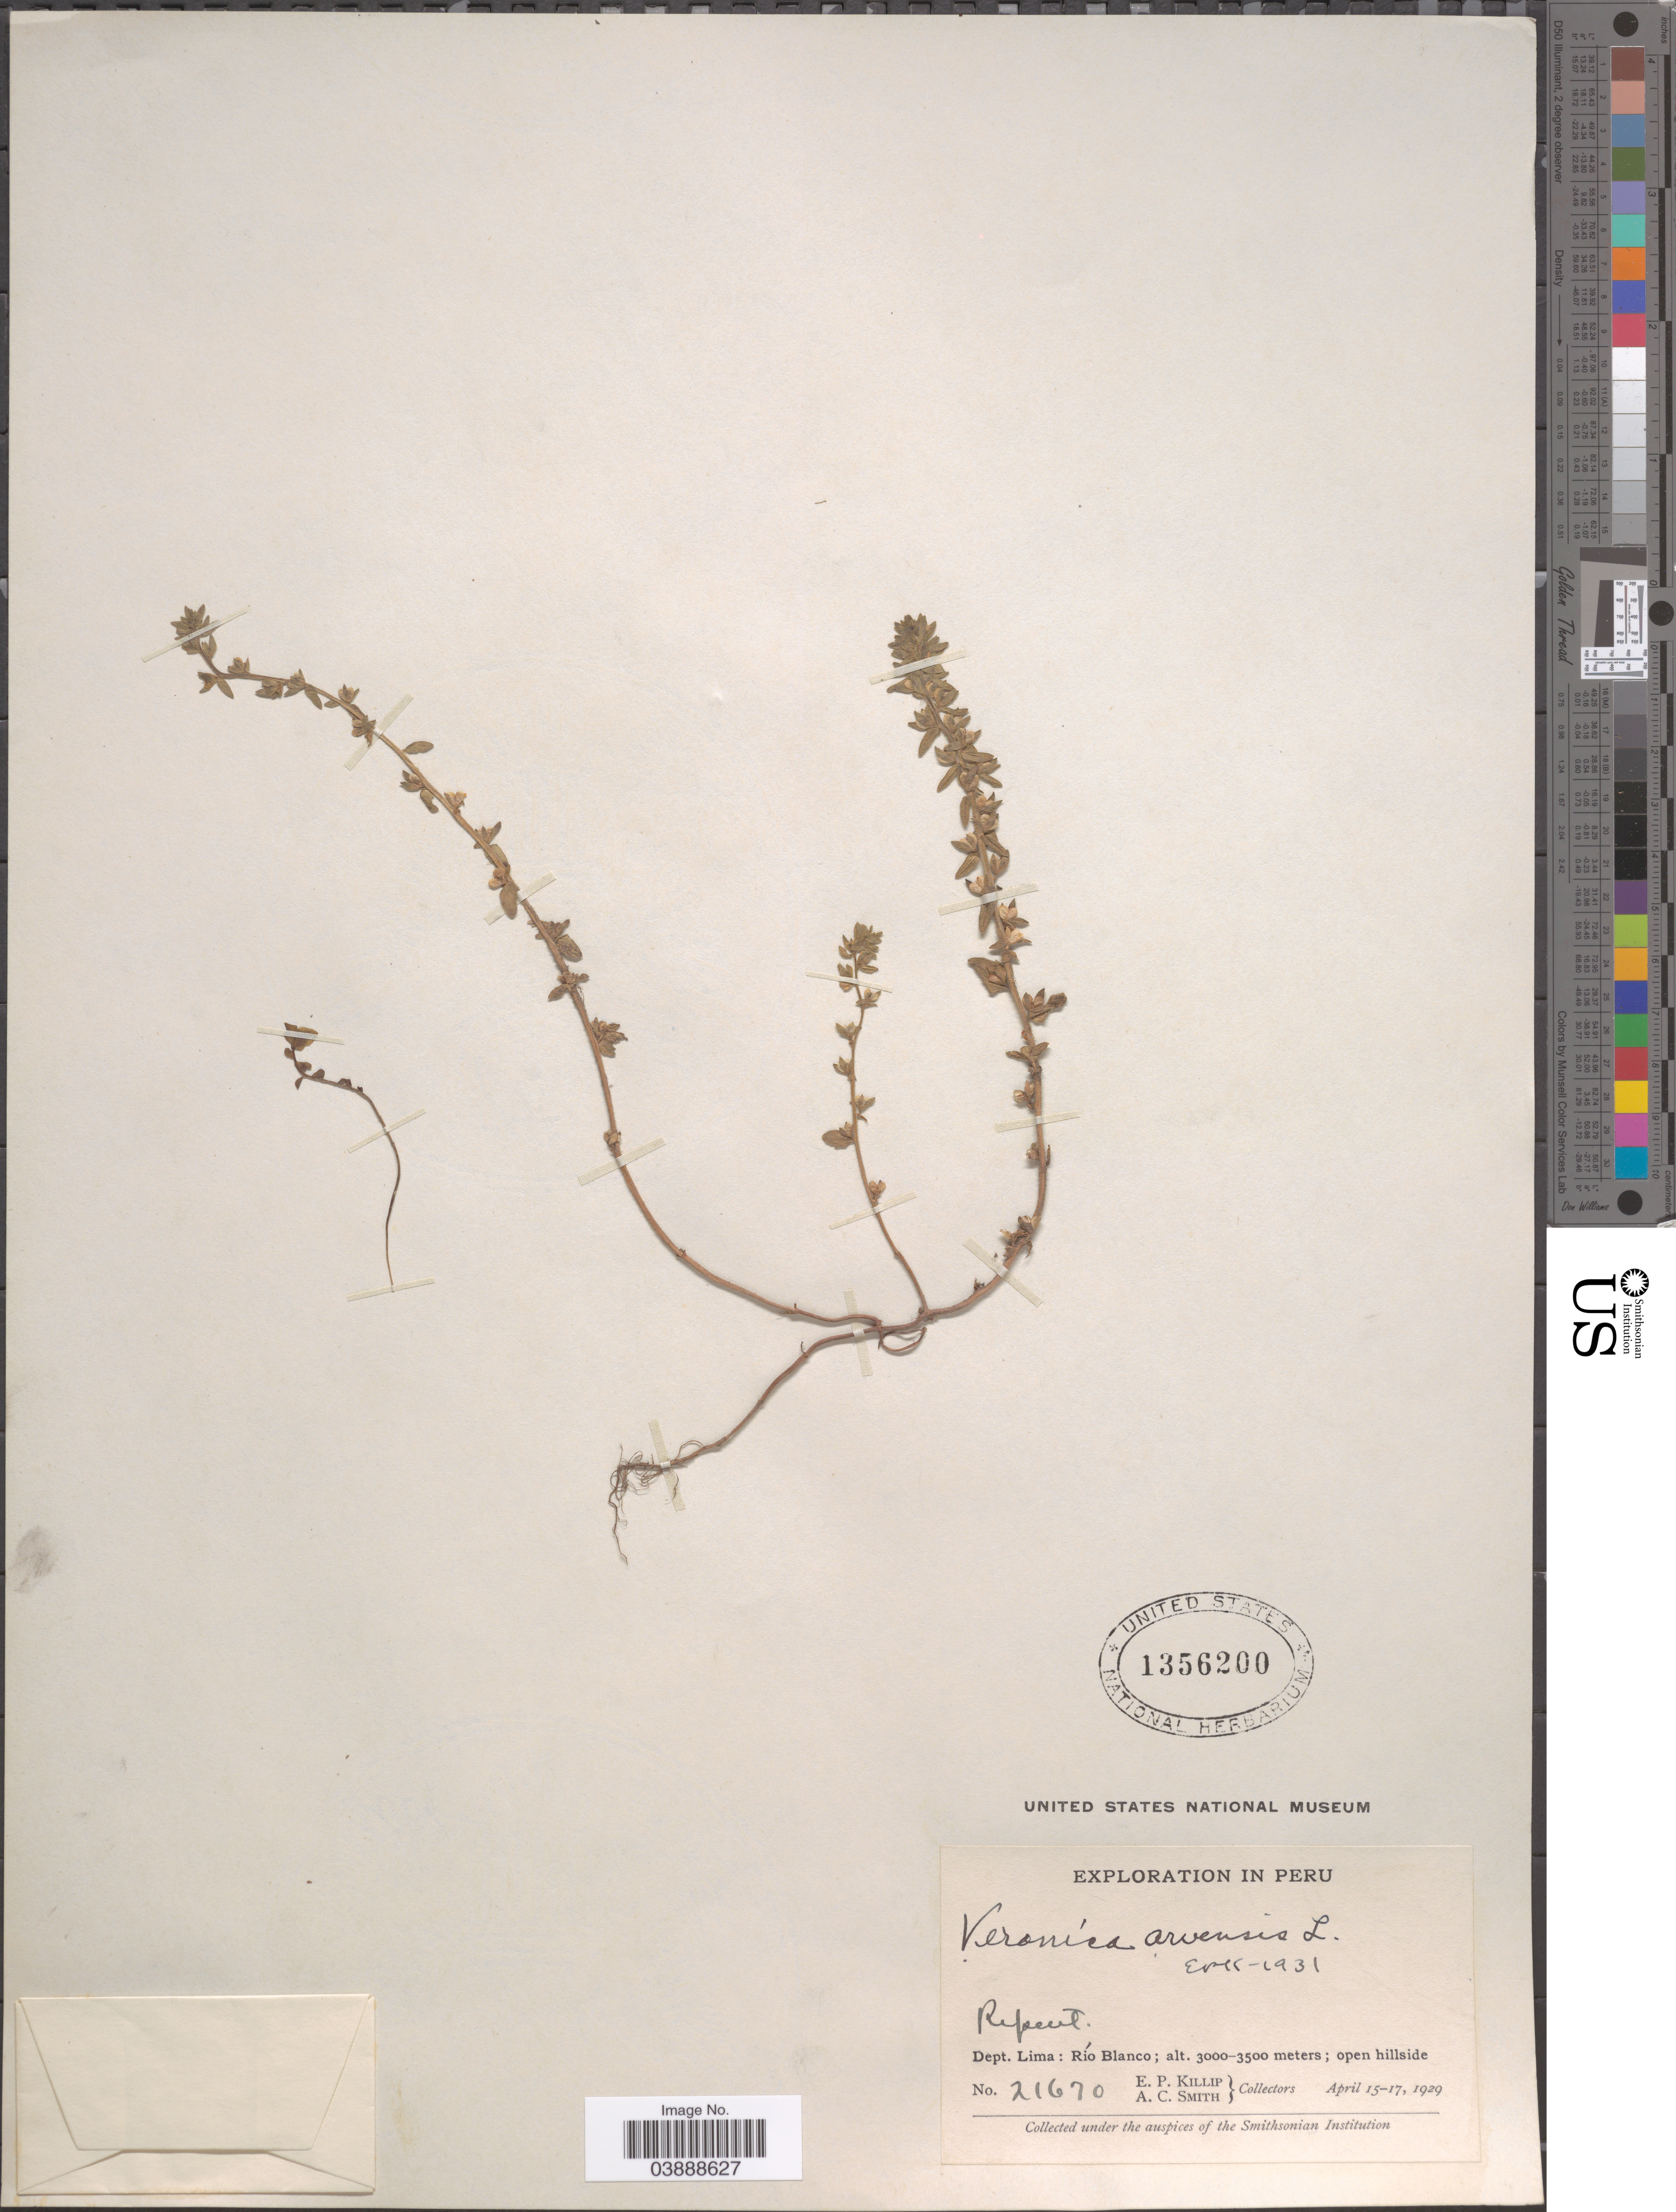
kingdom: Plantae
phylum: Tracheophyta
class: Magnoliopsida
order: Lamiales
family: Plantaginaceae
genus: Veronica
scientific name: Veronica arvensis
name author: L.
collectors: E. P. Killip & A. C. Smith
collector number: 21670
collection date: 1929-04-15/1929-04-17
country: Peru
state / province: Lima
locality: Dept. Lima: Río Blanco.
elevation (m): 3000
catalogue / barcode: US 1356200